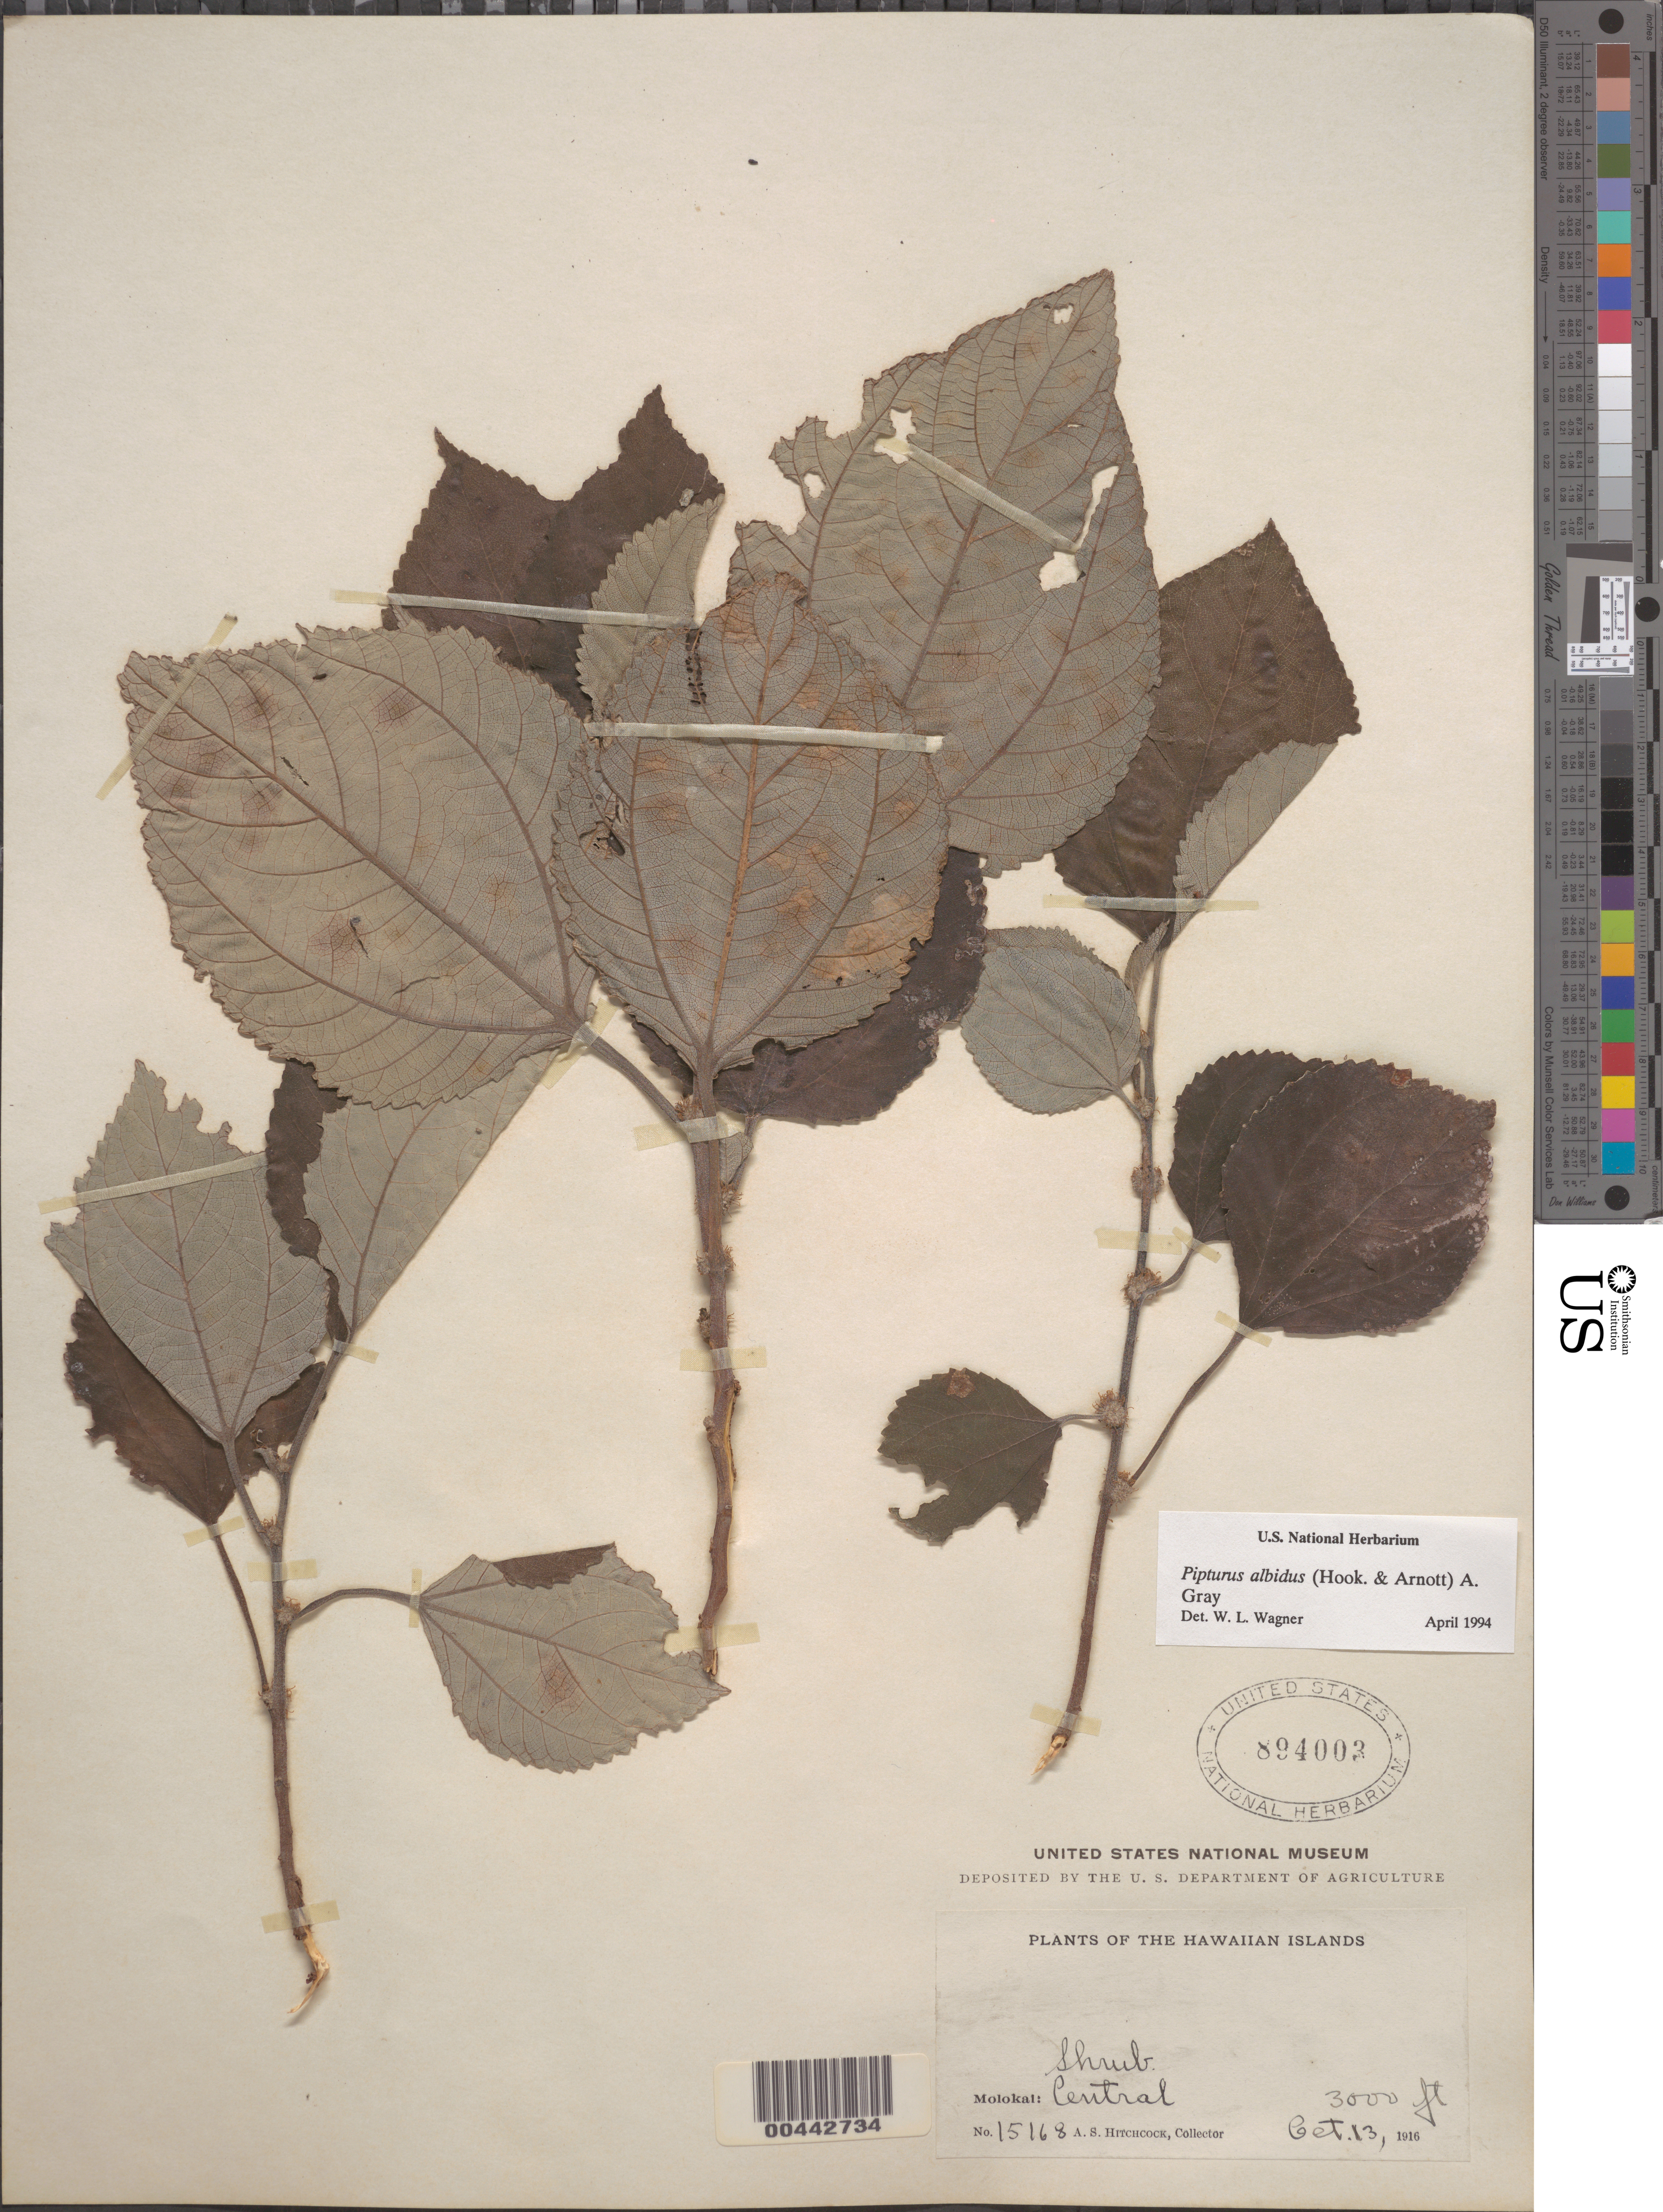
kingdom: Plantae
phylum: Tracheophyta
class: Magnoliopsida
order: Rosales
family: Urticaceae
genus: Pipturus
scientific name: Pipturus albidus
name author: (Hook. & Arn.) A. Gray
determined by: Wagner, W. L., (BOT), Smithsonian Institution - National Museum of Natural History (UNITED STATES)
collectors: A. S. Hitchcock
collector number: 15168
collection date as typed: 13 Oct 1916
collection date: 1916-10-13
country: United States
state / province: Hawaii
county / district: Maui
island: Moloka'i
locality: Central Molokai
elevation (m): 914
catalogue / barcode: US 894003